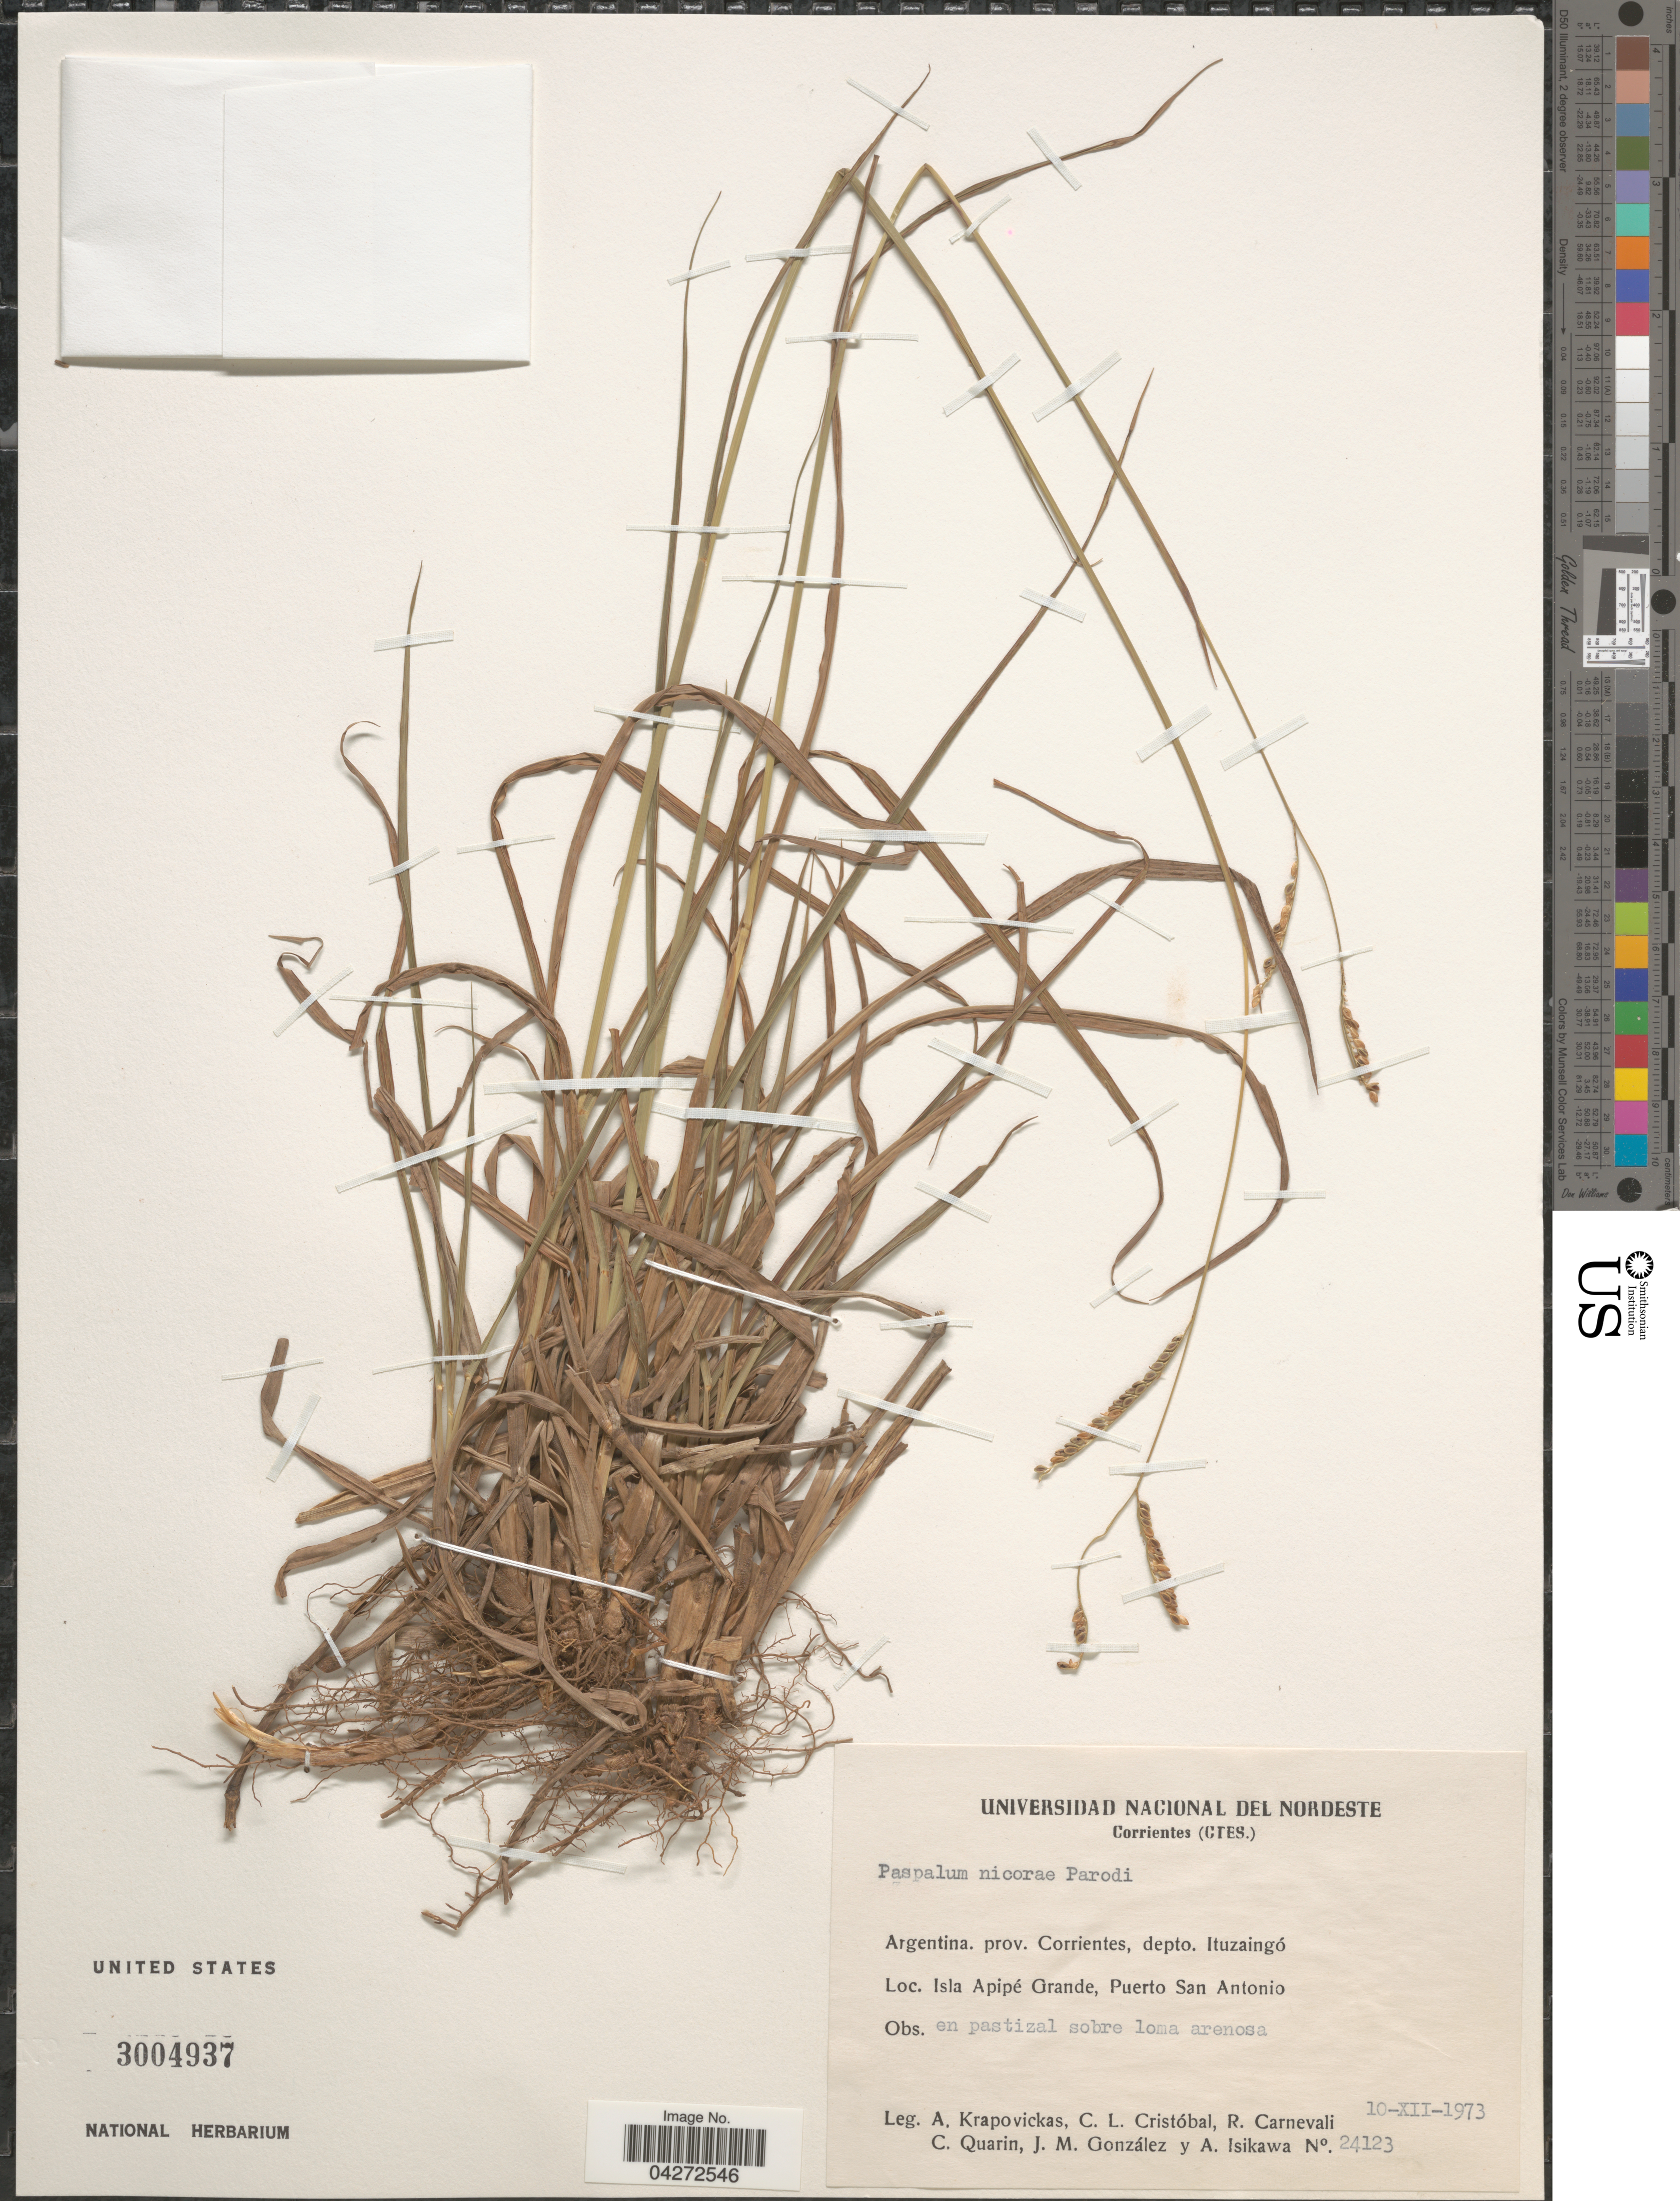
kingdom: Plantae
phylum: Tracheophyta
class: Liliopsida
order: Poales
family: Poaceae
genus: Paspalum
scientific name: Paspalum nicorae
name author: Parodi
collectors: A. Krapovickas, C. L. Cristóbal, R. Carnevali, C. Quarin & et al.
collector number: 24123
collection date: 1973-12-10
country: Argentina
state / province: Corrientes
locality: Depto. Ituzaingó. Isla Apipé Grande, Puerto San Antonio.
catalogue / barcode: US 3004937